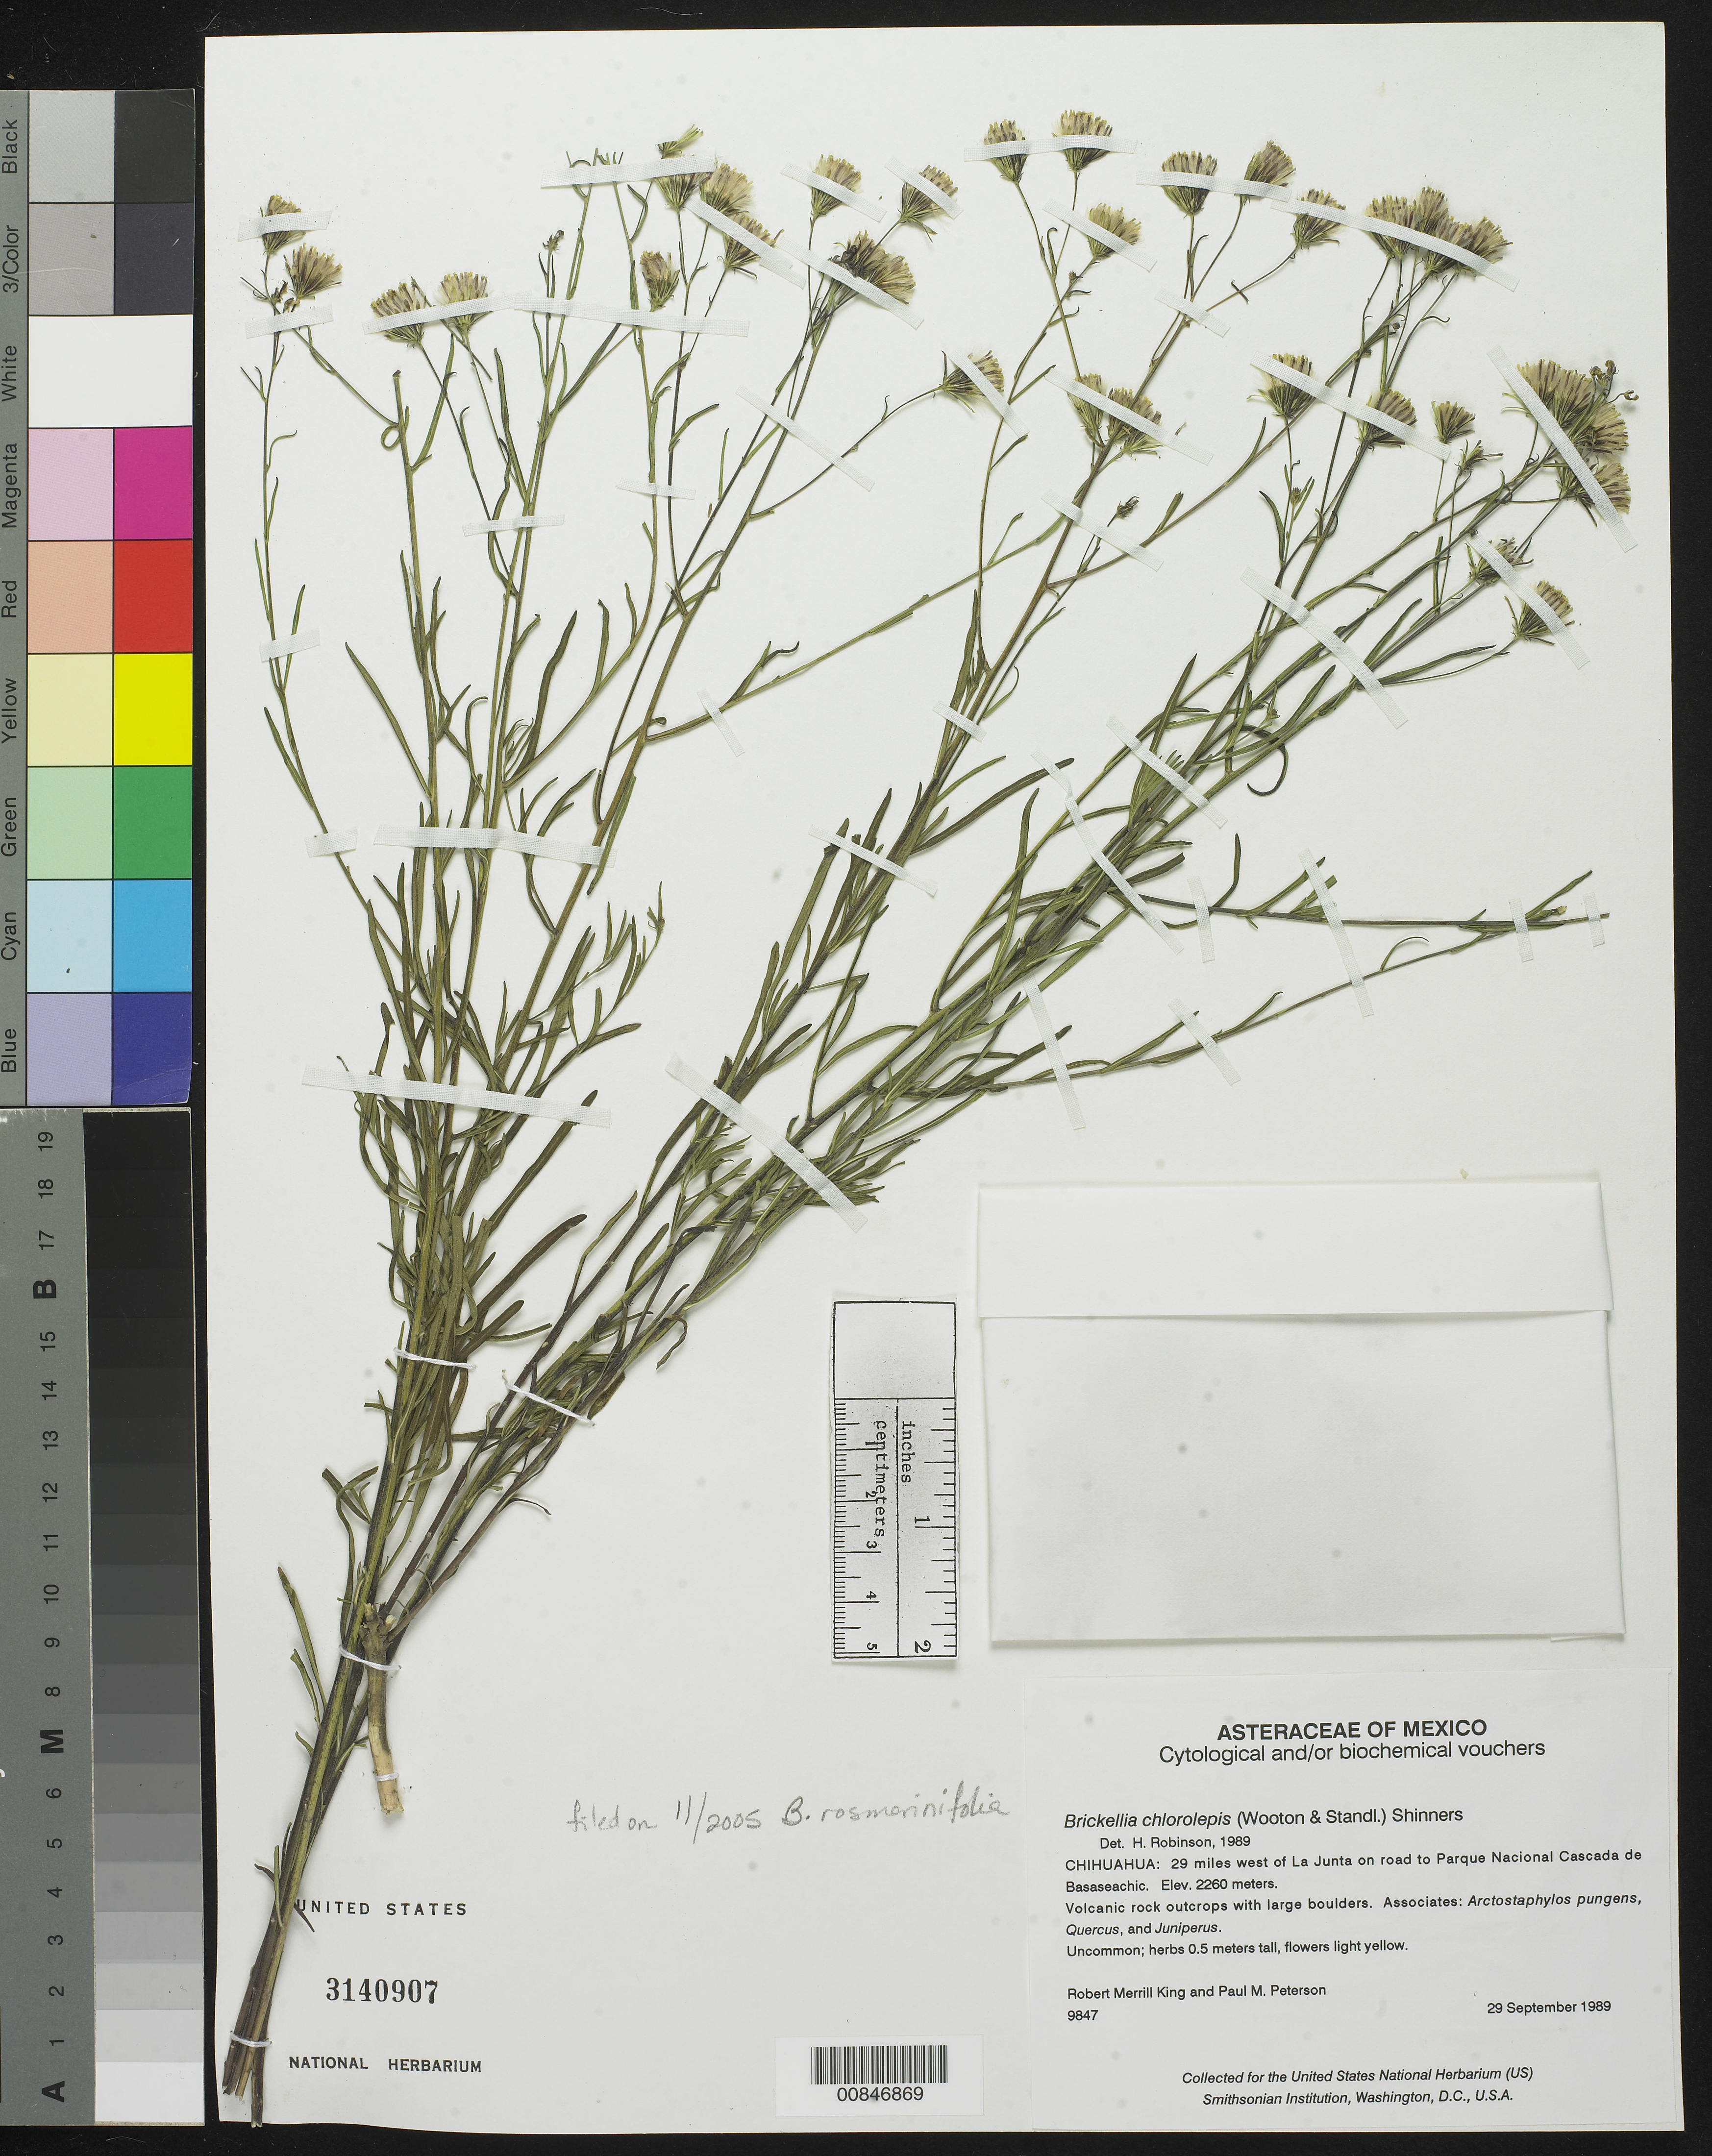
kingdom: Plantae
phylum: Tracheophyta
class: Magnoliopsida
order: Asterales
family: Asteraceae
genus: Brickellia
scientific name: Brickellia rosmarinifolia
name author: (Vent.) W.A. Weber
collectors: R. M. King & P. M. Peterson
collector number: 9847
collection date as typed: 29 Sep 1989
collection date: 1989-09-29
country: Mexico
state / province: Chihuahua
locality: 29 miles west of La Junta on road to Parque Nacional Cascada de Basaseachic.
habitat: Volcanic rock outcrops with large boulders. Associates: Arctostaphylos pungens, Quercus, and Juniperus.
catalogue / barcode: US 3140907